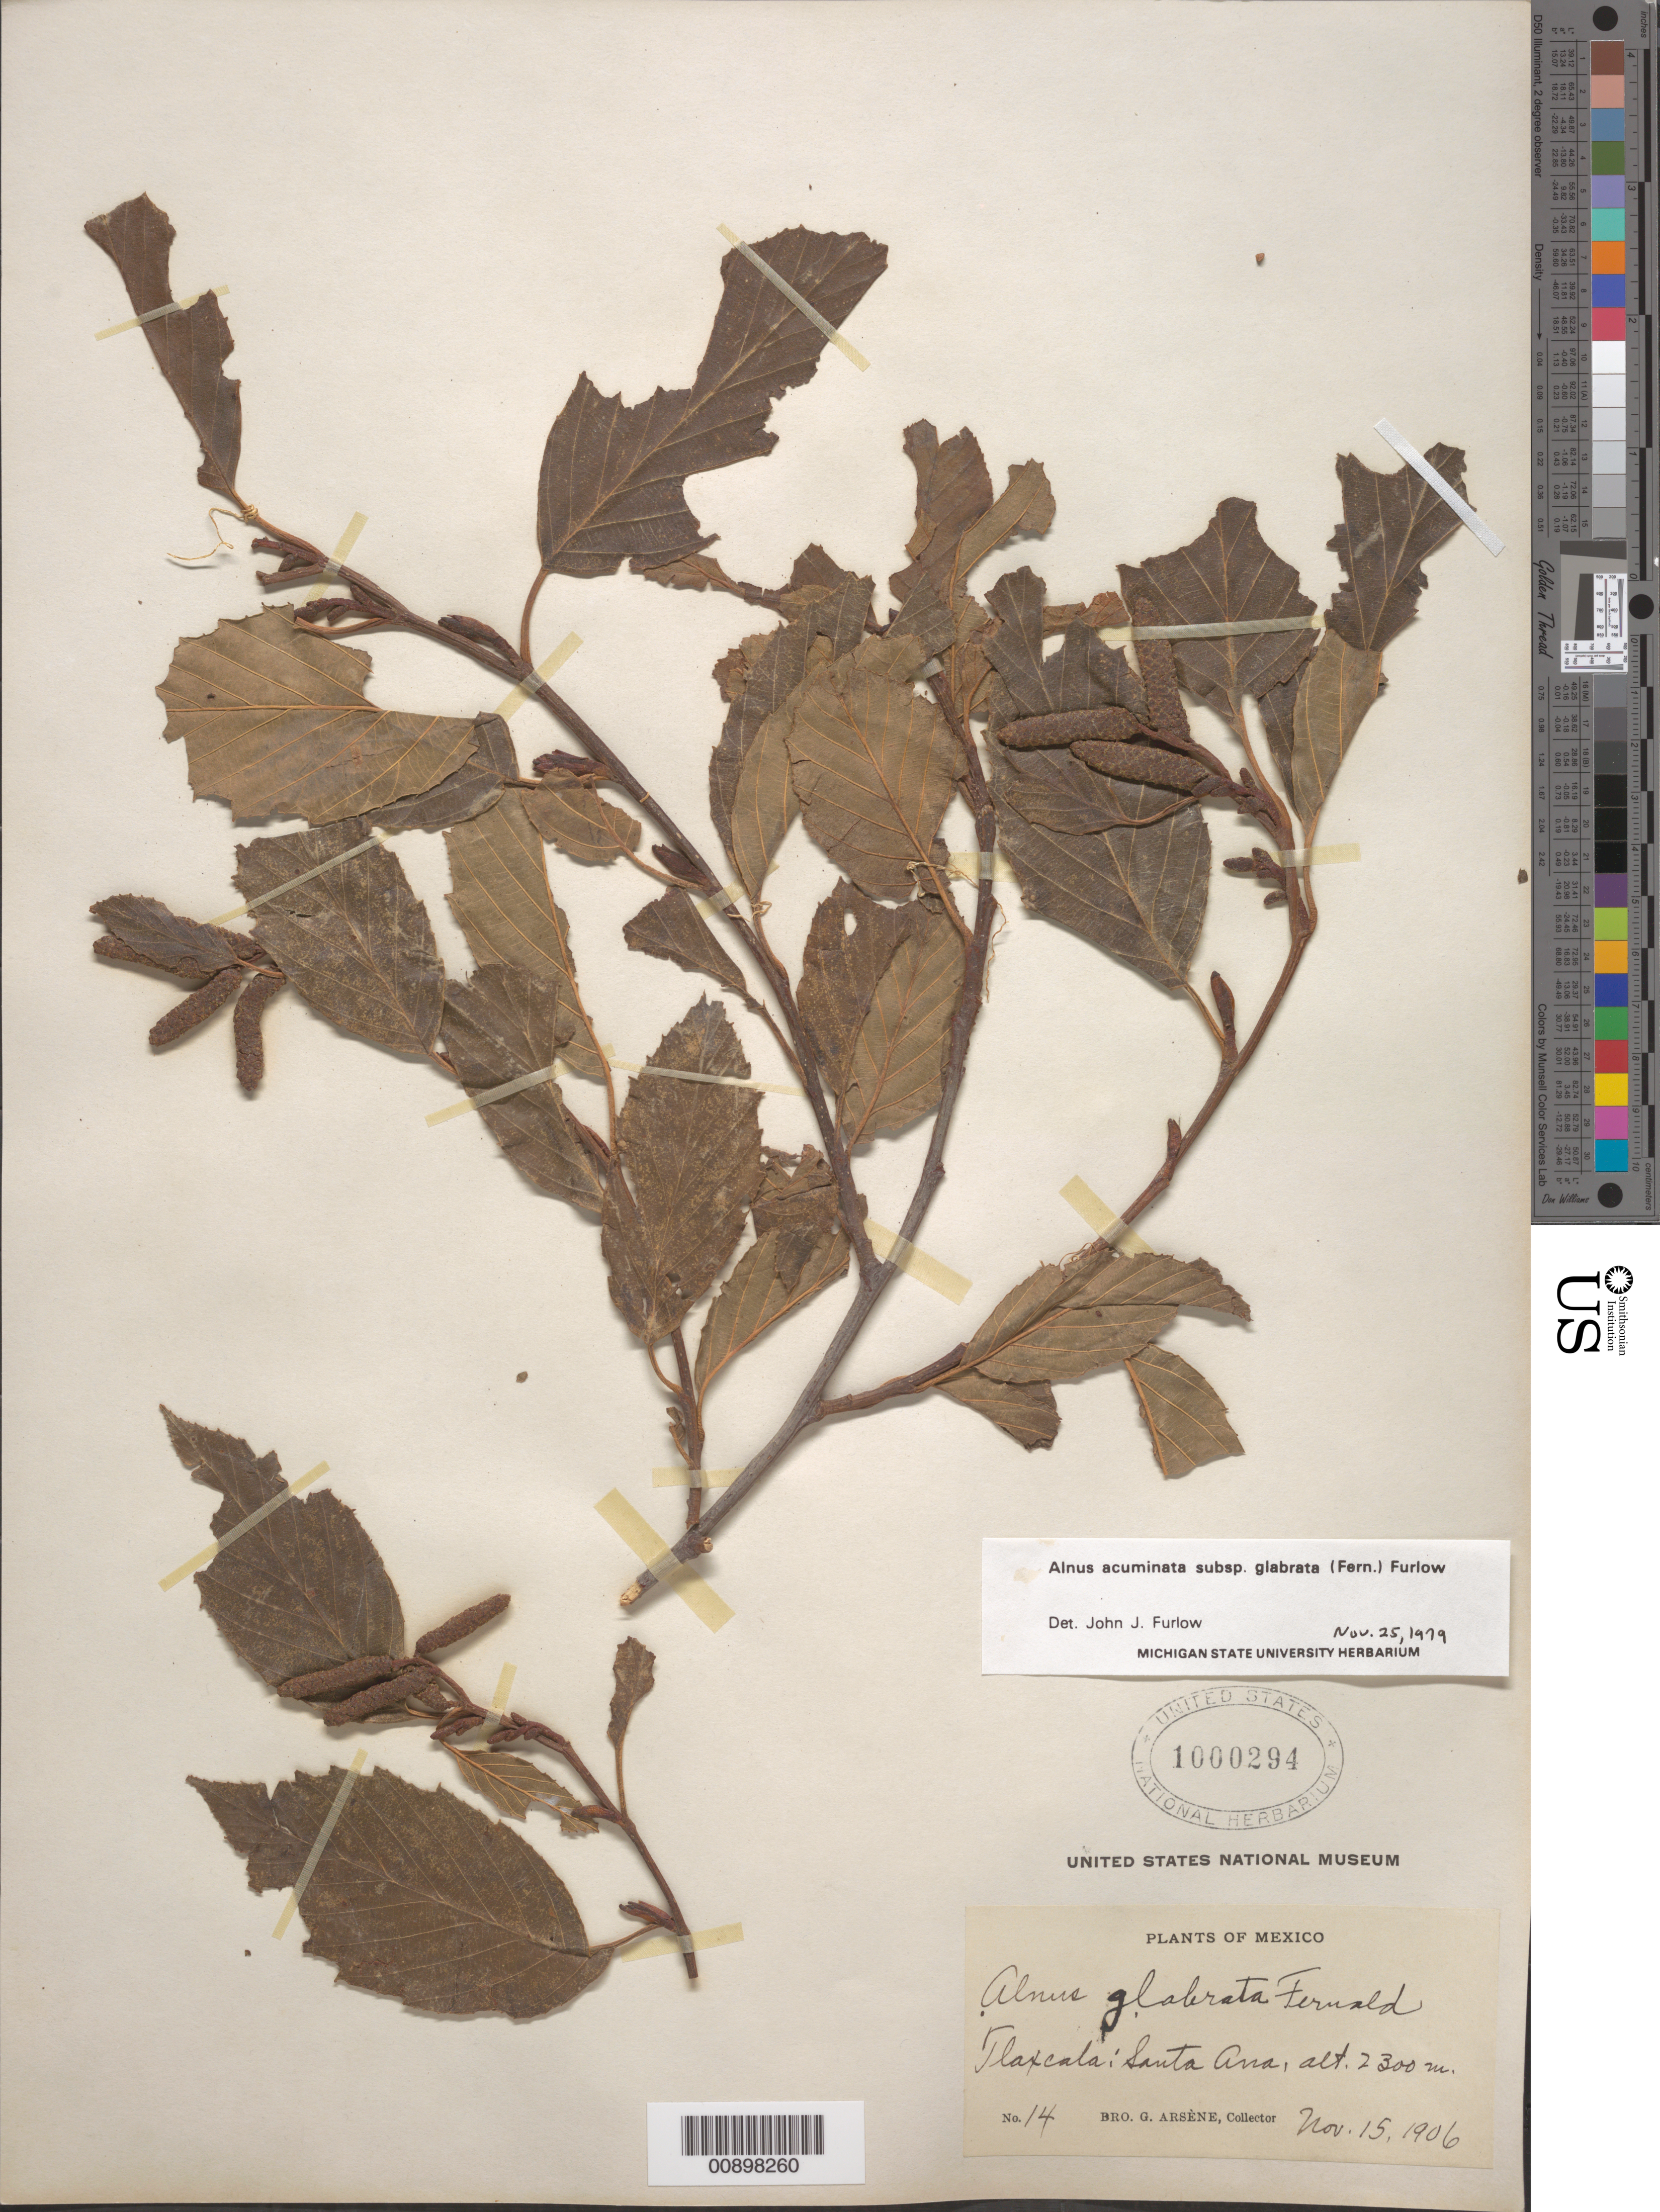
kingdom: Plantae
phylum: Tracheophyta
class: Magnoliopsida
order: Fagales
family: Betulaceae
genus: Alnus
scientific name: Alnus acuminata subsp. glabrata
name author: (Fernald) Furlow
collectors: Bro. G. Arsène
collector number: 14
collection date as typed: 15 Nov 1906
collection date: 1906-11-15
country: Mexico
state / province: Tlaxcala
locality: Tlaxcala: Santa Ana.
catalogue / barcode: US 1000294